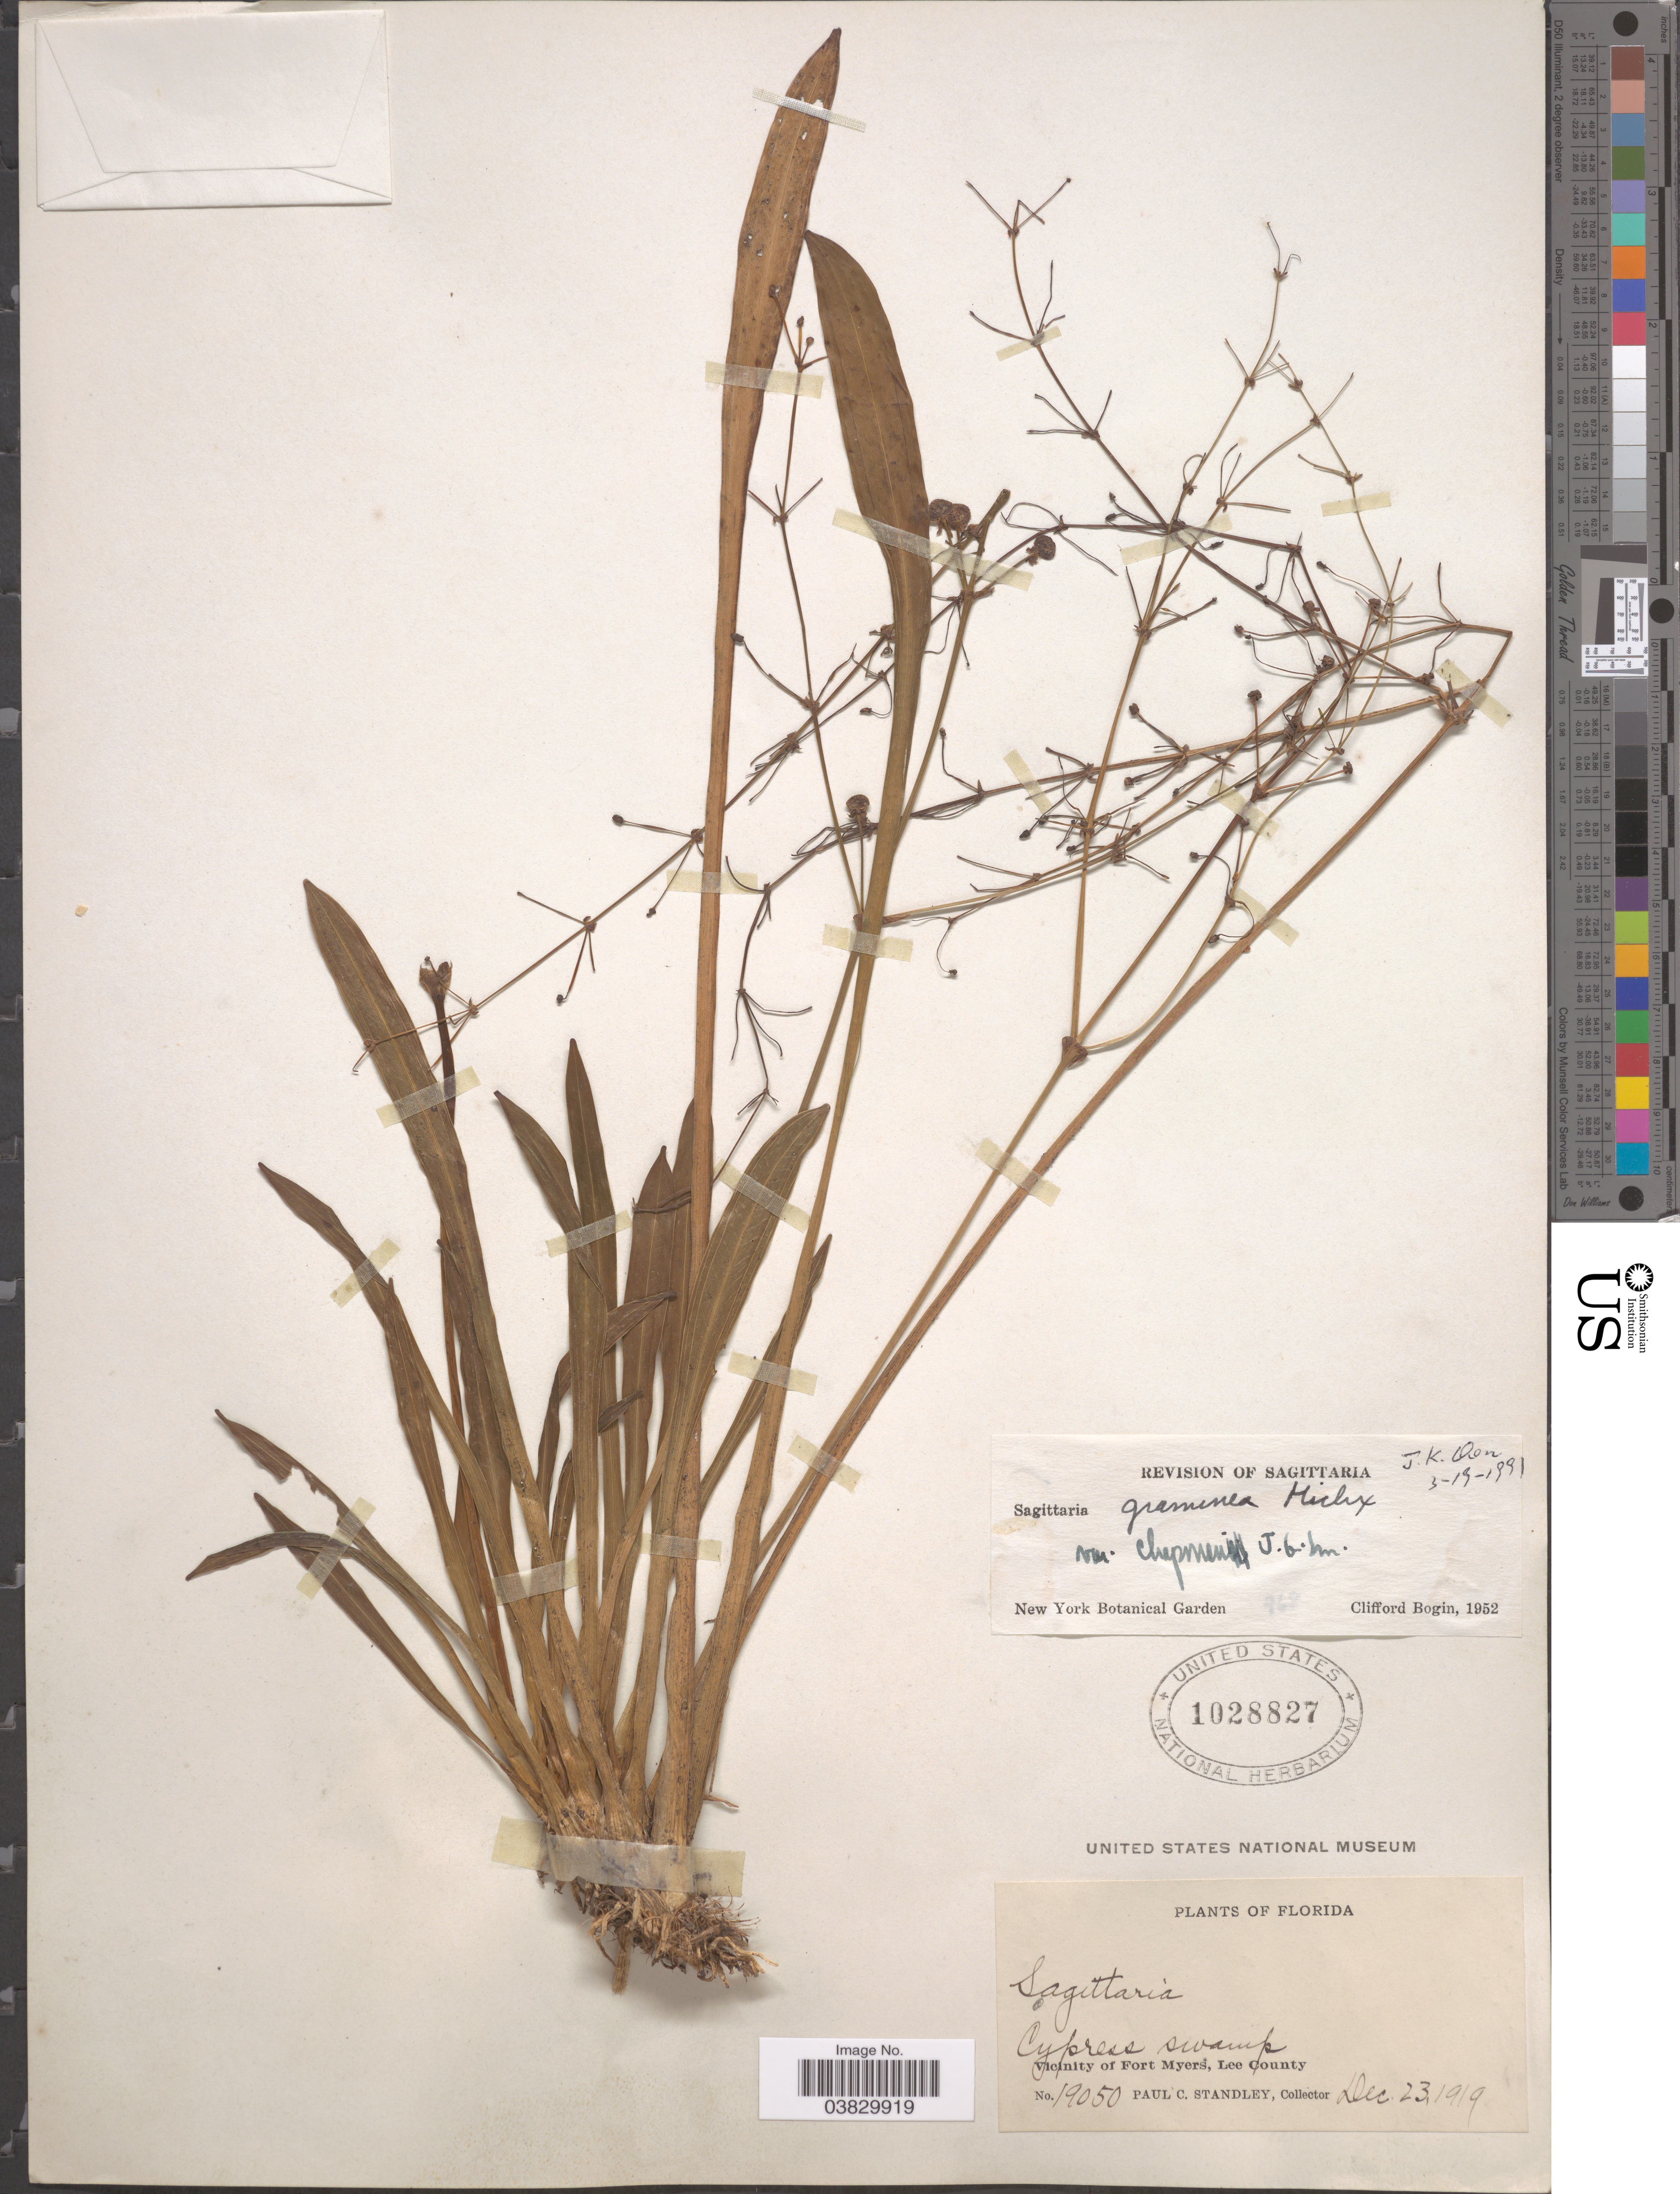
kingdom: Plantae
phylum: Tracheophyta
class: Liliopsida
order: Alismatales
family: Alismataceae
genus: Sagittaria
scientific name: Sagittaria graminea var. chapmanii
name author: J.G. Sm.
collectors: P. C. Standley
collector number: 19050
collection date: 1919-12-23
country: United States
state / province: Florida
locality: Cypress Swamp. Vicinity of Fort Myers, Lee County.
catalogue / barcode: US 1028827